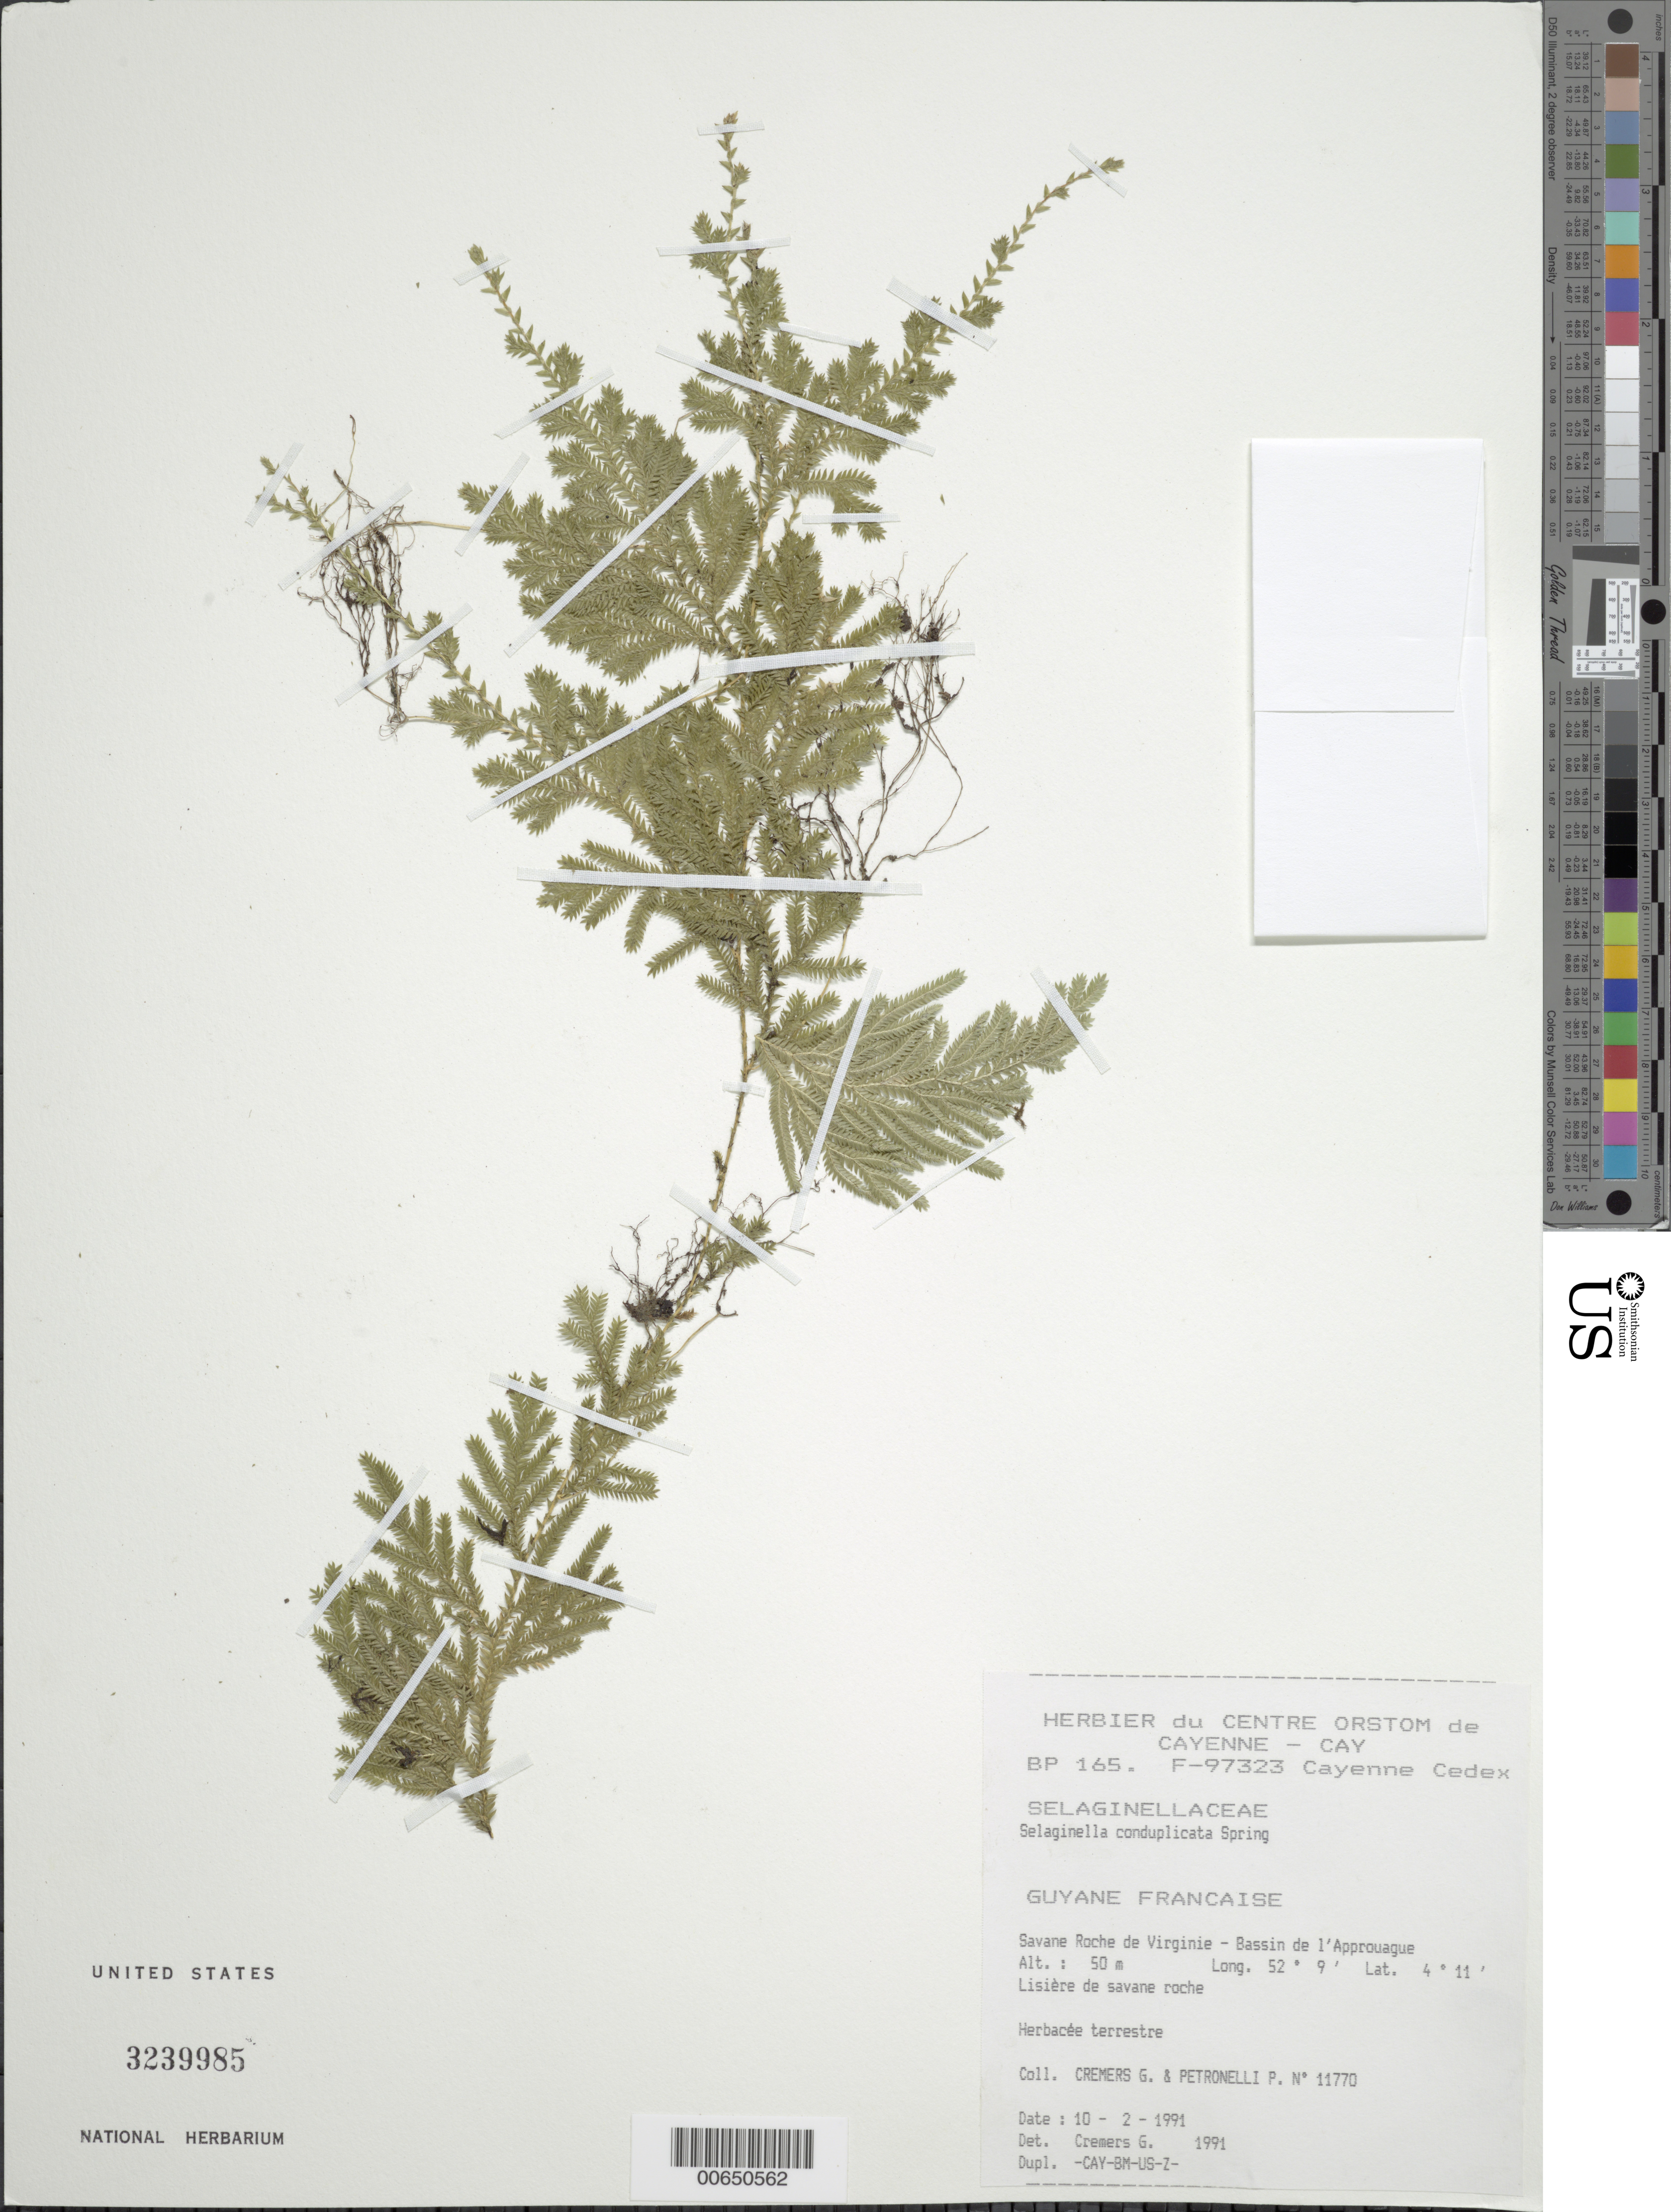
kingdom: Plantae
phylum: Tracheophyta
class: Lycopodiopsida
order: Selaginellales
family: Selaginellaceae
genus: Selaginella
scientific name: Selaginella conduplicata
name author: Spring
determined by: Cremers, Georges A.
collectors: G. Cremers & P. Petronelli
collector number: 11770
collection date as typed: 10-Feb-91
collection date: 1991-02-10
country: French Guiana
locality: Savane Roche de Virginie, Bassin de l'Approuague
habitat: Lisiere de savane roche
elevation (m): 50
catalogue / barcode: US 3239985